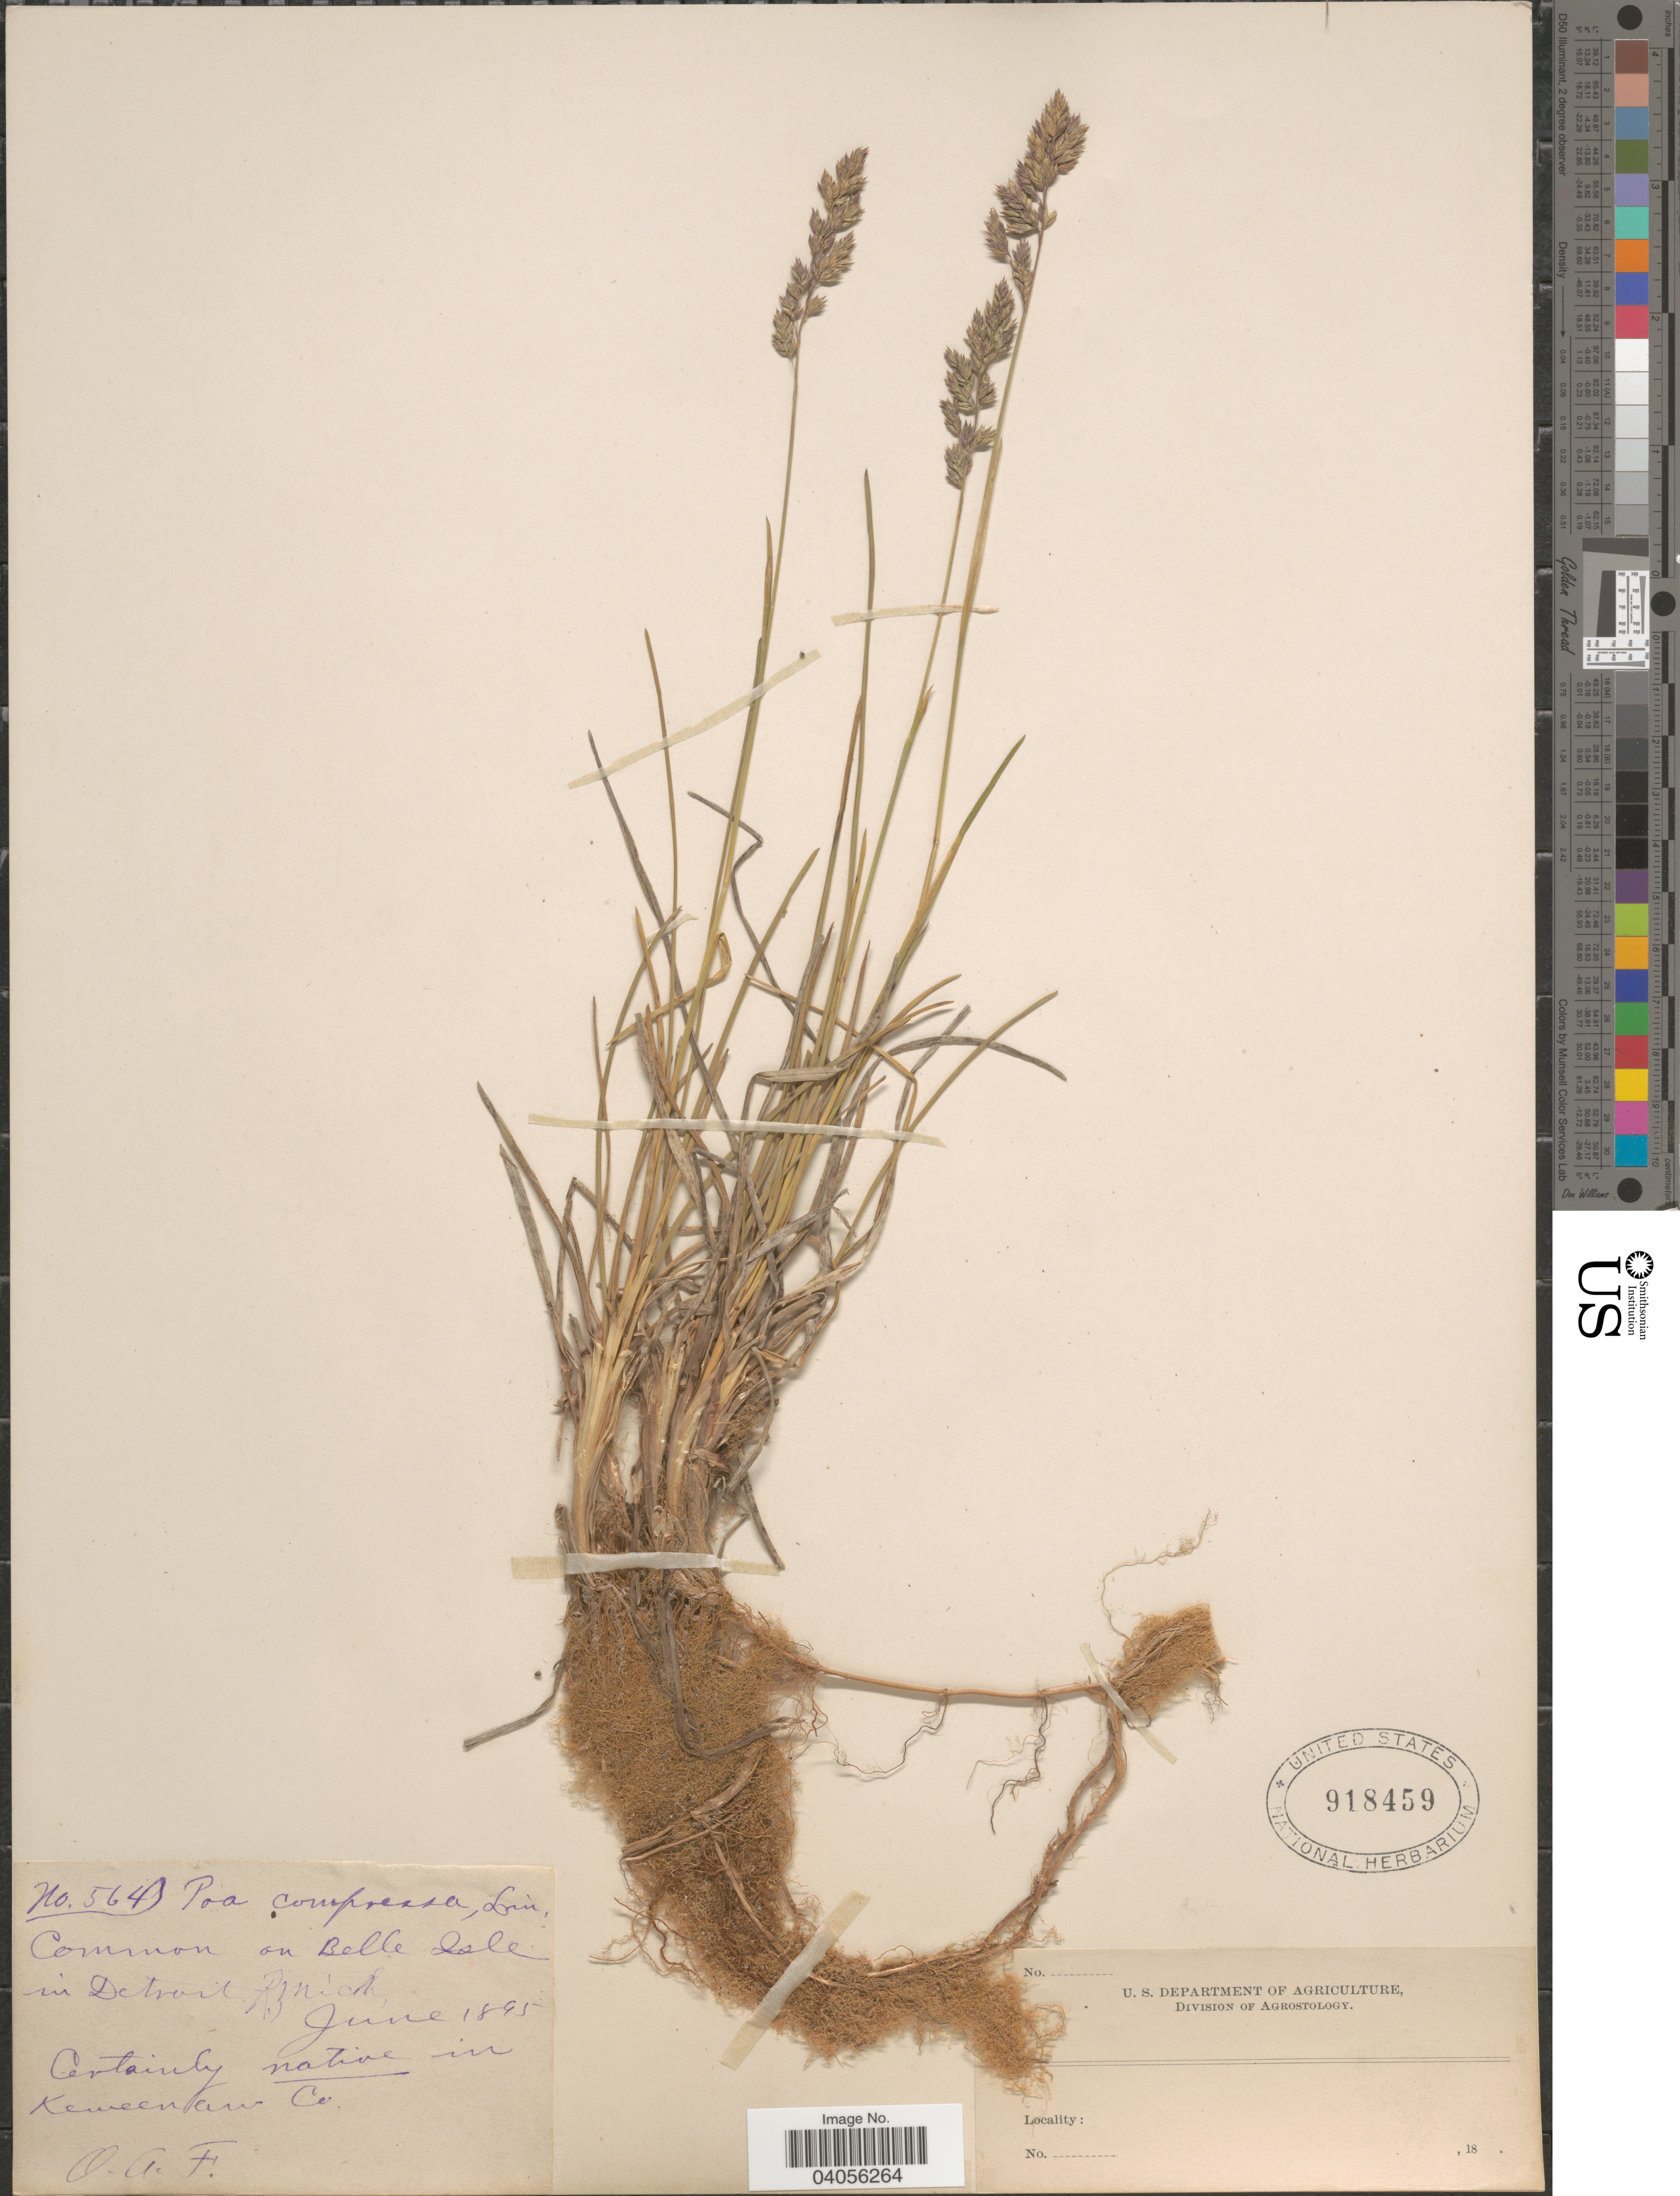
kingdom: Plantae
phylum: Tracheophyta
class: Liliopsida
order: Poales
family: Poaceae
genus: Poa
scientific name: Poa compressa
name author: L.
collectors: O. A. F.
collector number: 564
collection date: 1895-06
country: United States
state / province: Michigan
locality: On Belle Isle in Detroit. In Keweenaw Co.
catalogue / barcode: US 918459